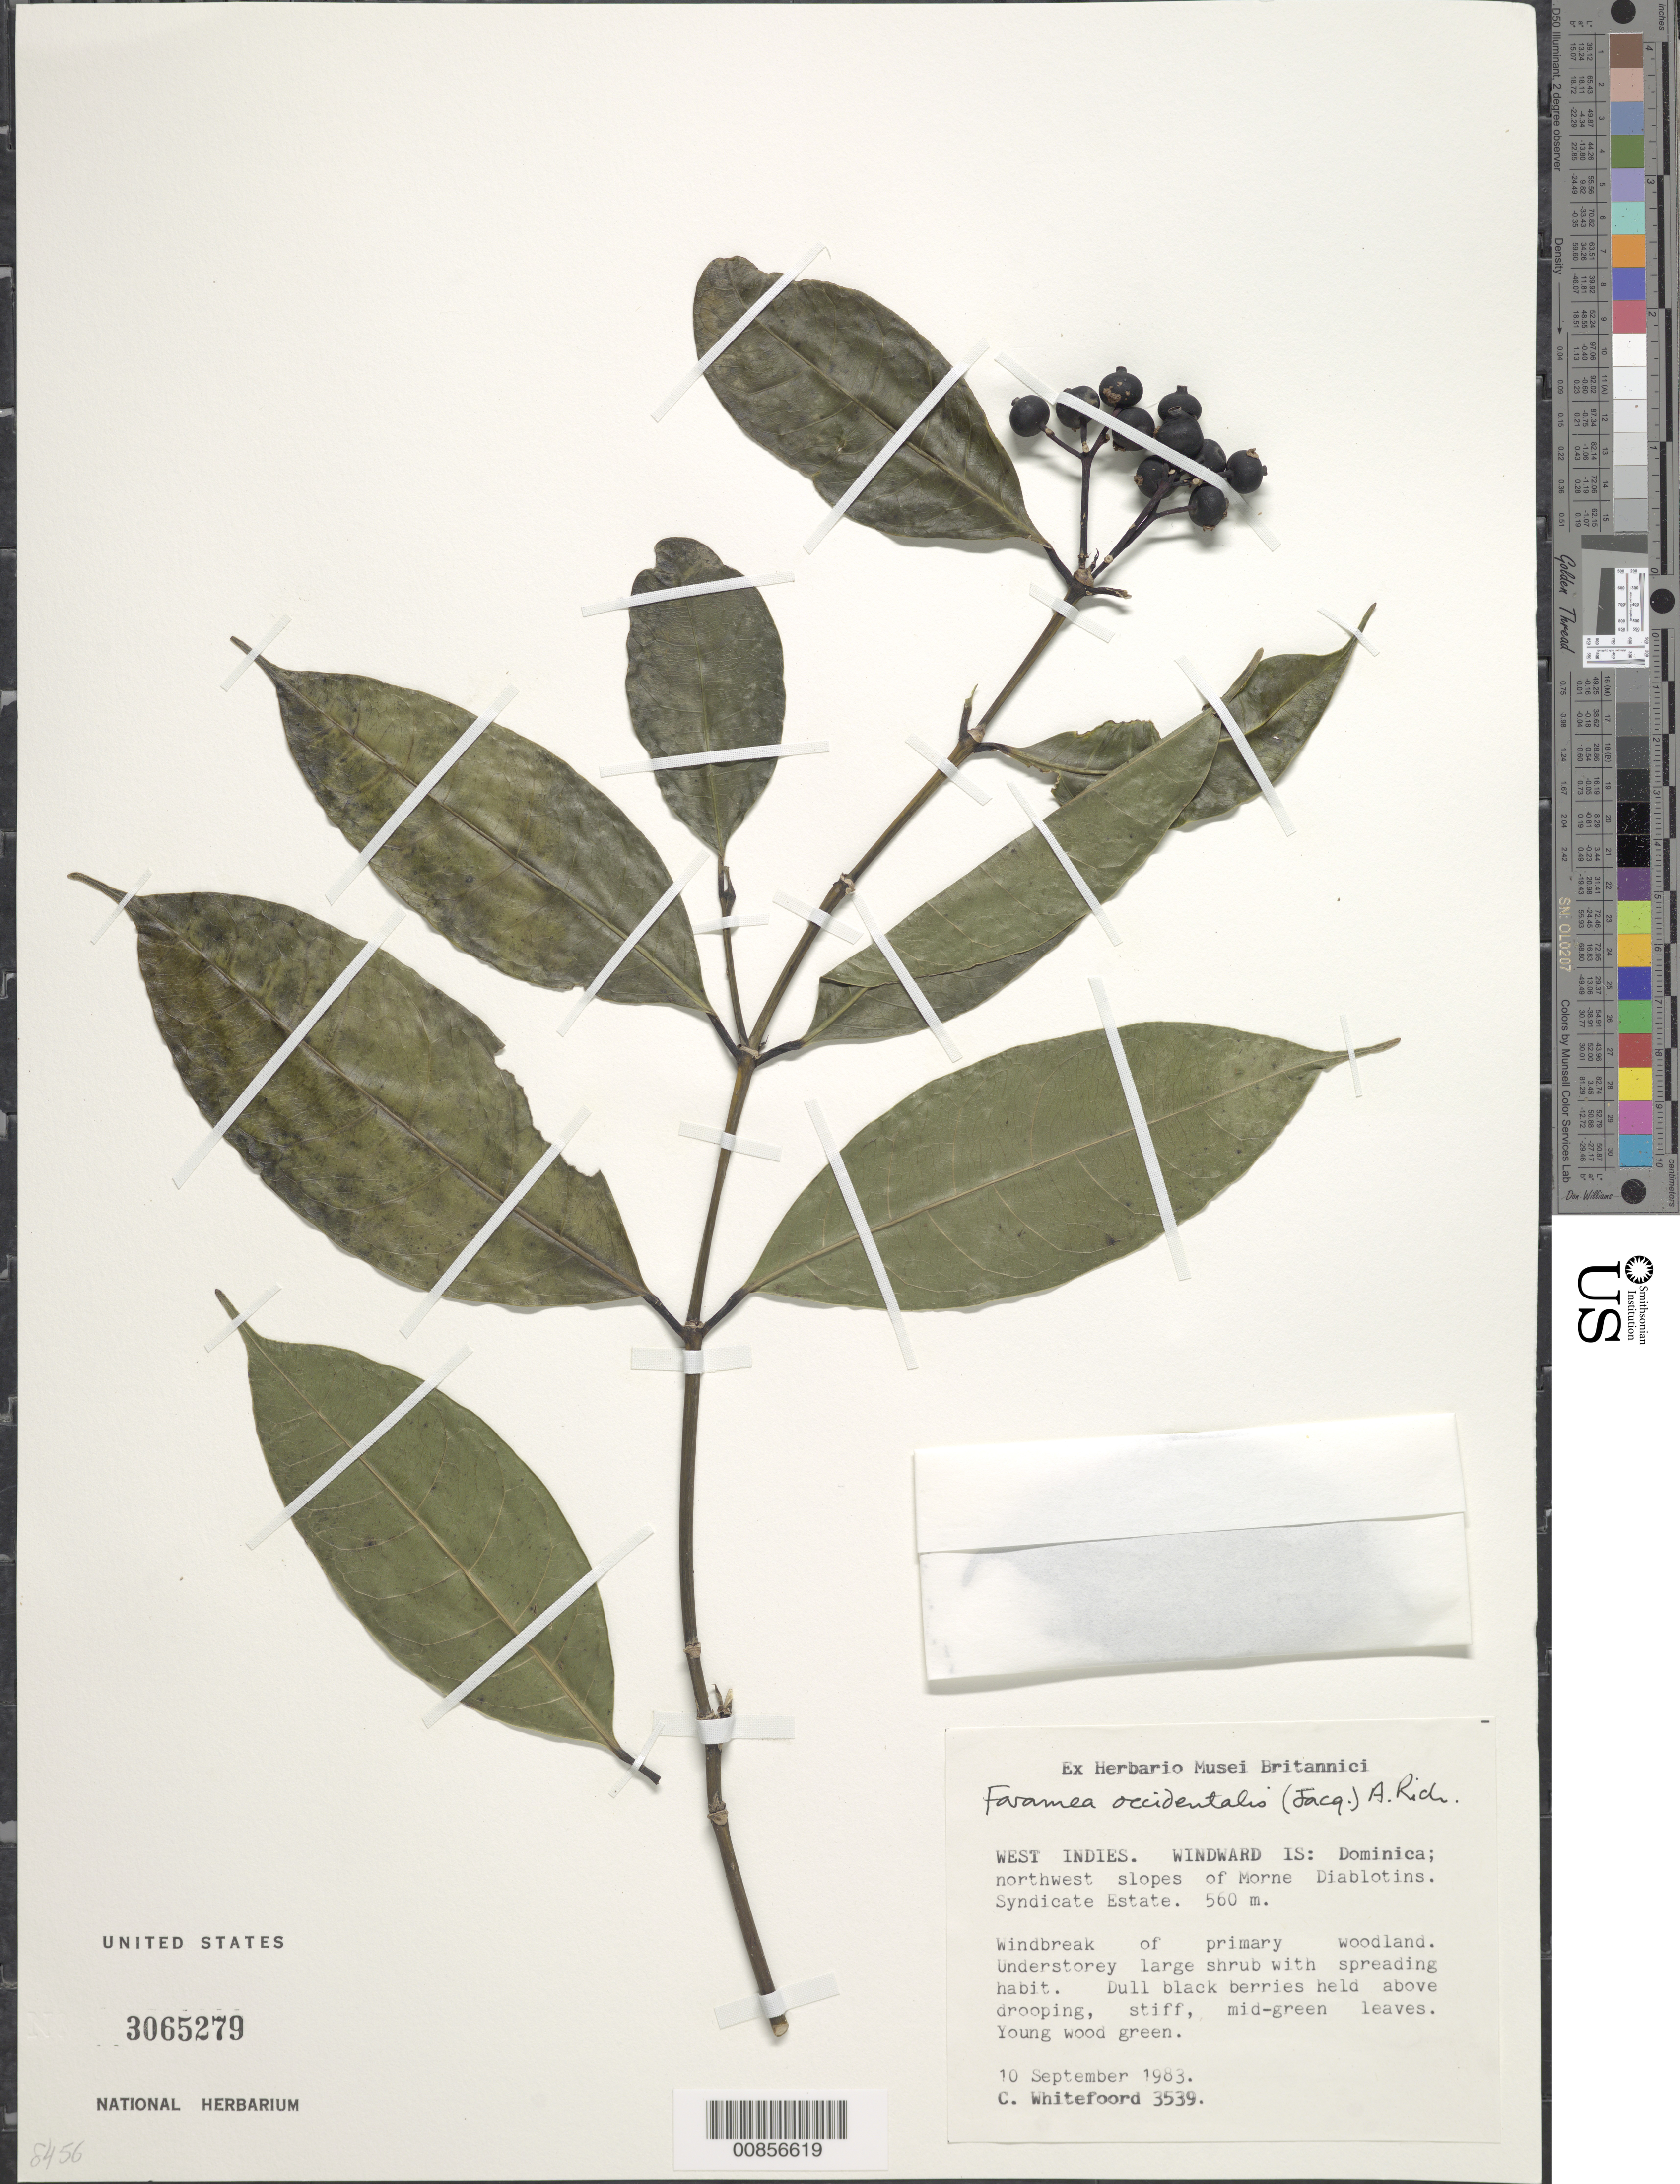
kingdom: Plantae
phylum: Tracheophyta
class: Magnoliopsida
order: Gentianales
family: Rubiaceae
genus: Faramea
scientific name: Faramea occidentalis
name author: (L.) A. Rich.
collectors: C. Whitefoord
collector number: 3539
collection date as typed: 10 Sep 1983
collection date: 1983-09-10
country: Dominica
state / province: St. Peter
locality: Northwest slopes of Morne Diablotins. Syndicate Estate.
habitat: Windbreak of primary woodland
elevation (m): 560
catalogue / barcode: US 3065279